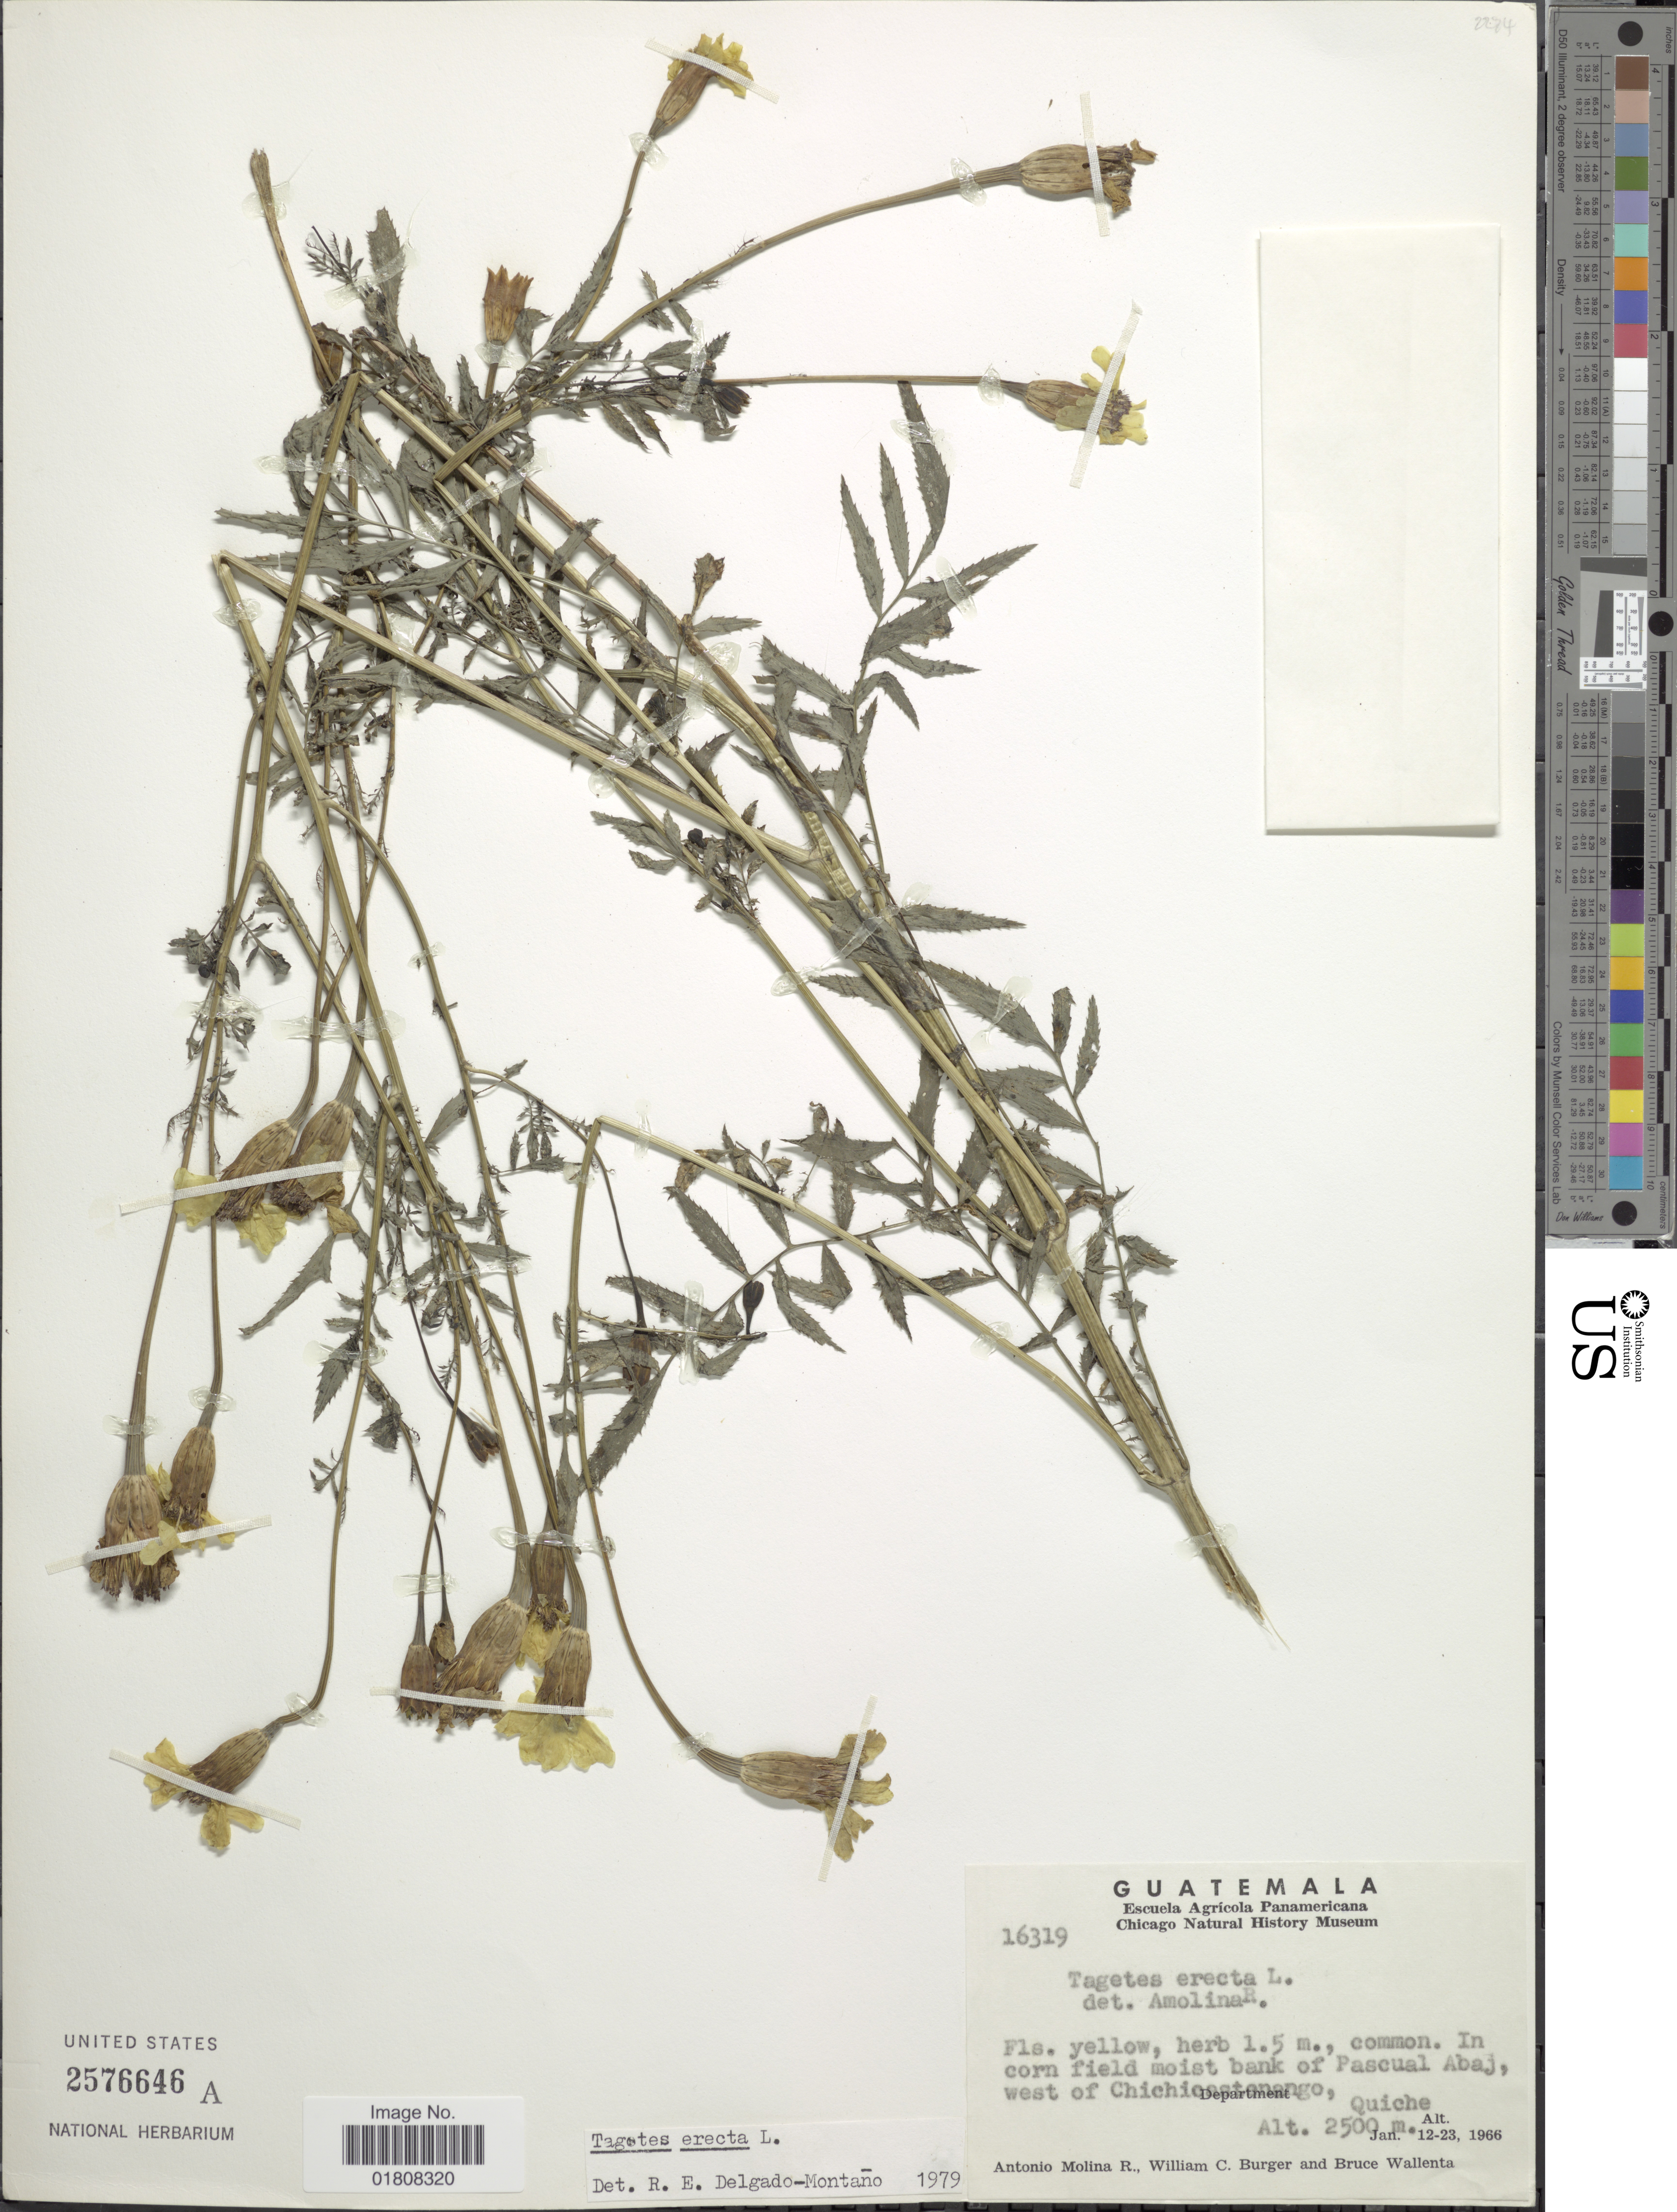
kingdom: Plantae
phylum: Tracheophyta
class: Magnoliopsida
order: Asterales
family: Asteraceae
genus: Tagetes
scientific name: Tagetes patula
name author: L.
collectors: A. Molina R., W. Burger & B. Wallenta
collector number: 16319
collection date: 1966-01-12/1966-01-23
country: Guatemala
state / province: El Quiché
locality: Pascual Abaj, west of Chichicastenango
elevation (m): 2500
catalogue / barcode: US 2576646A